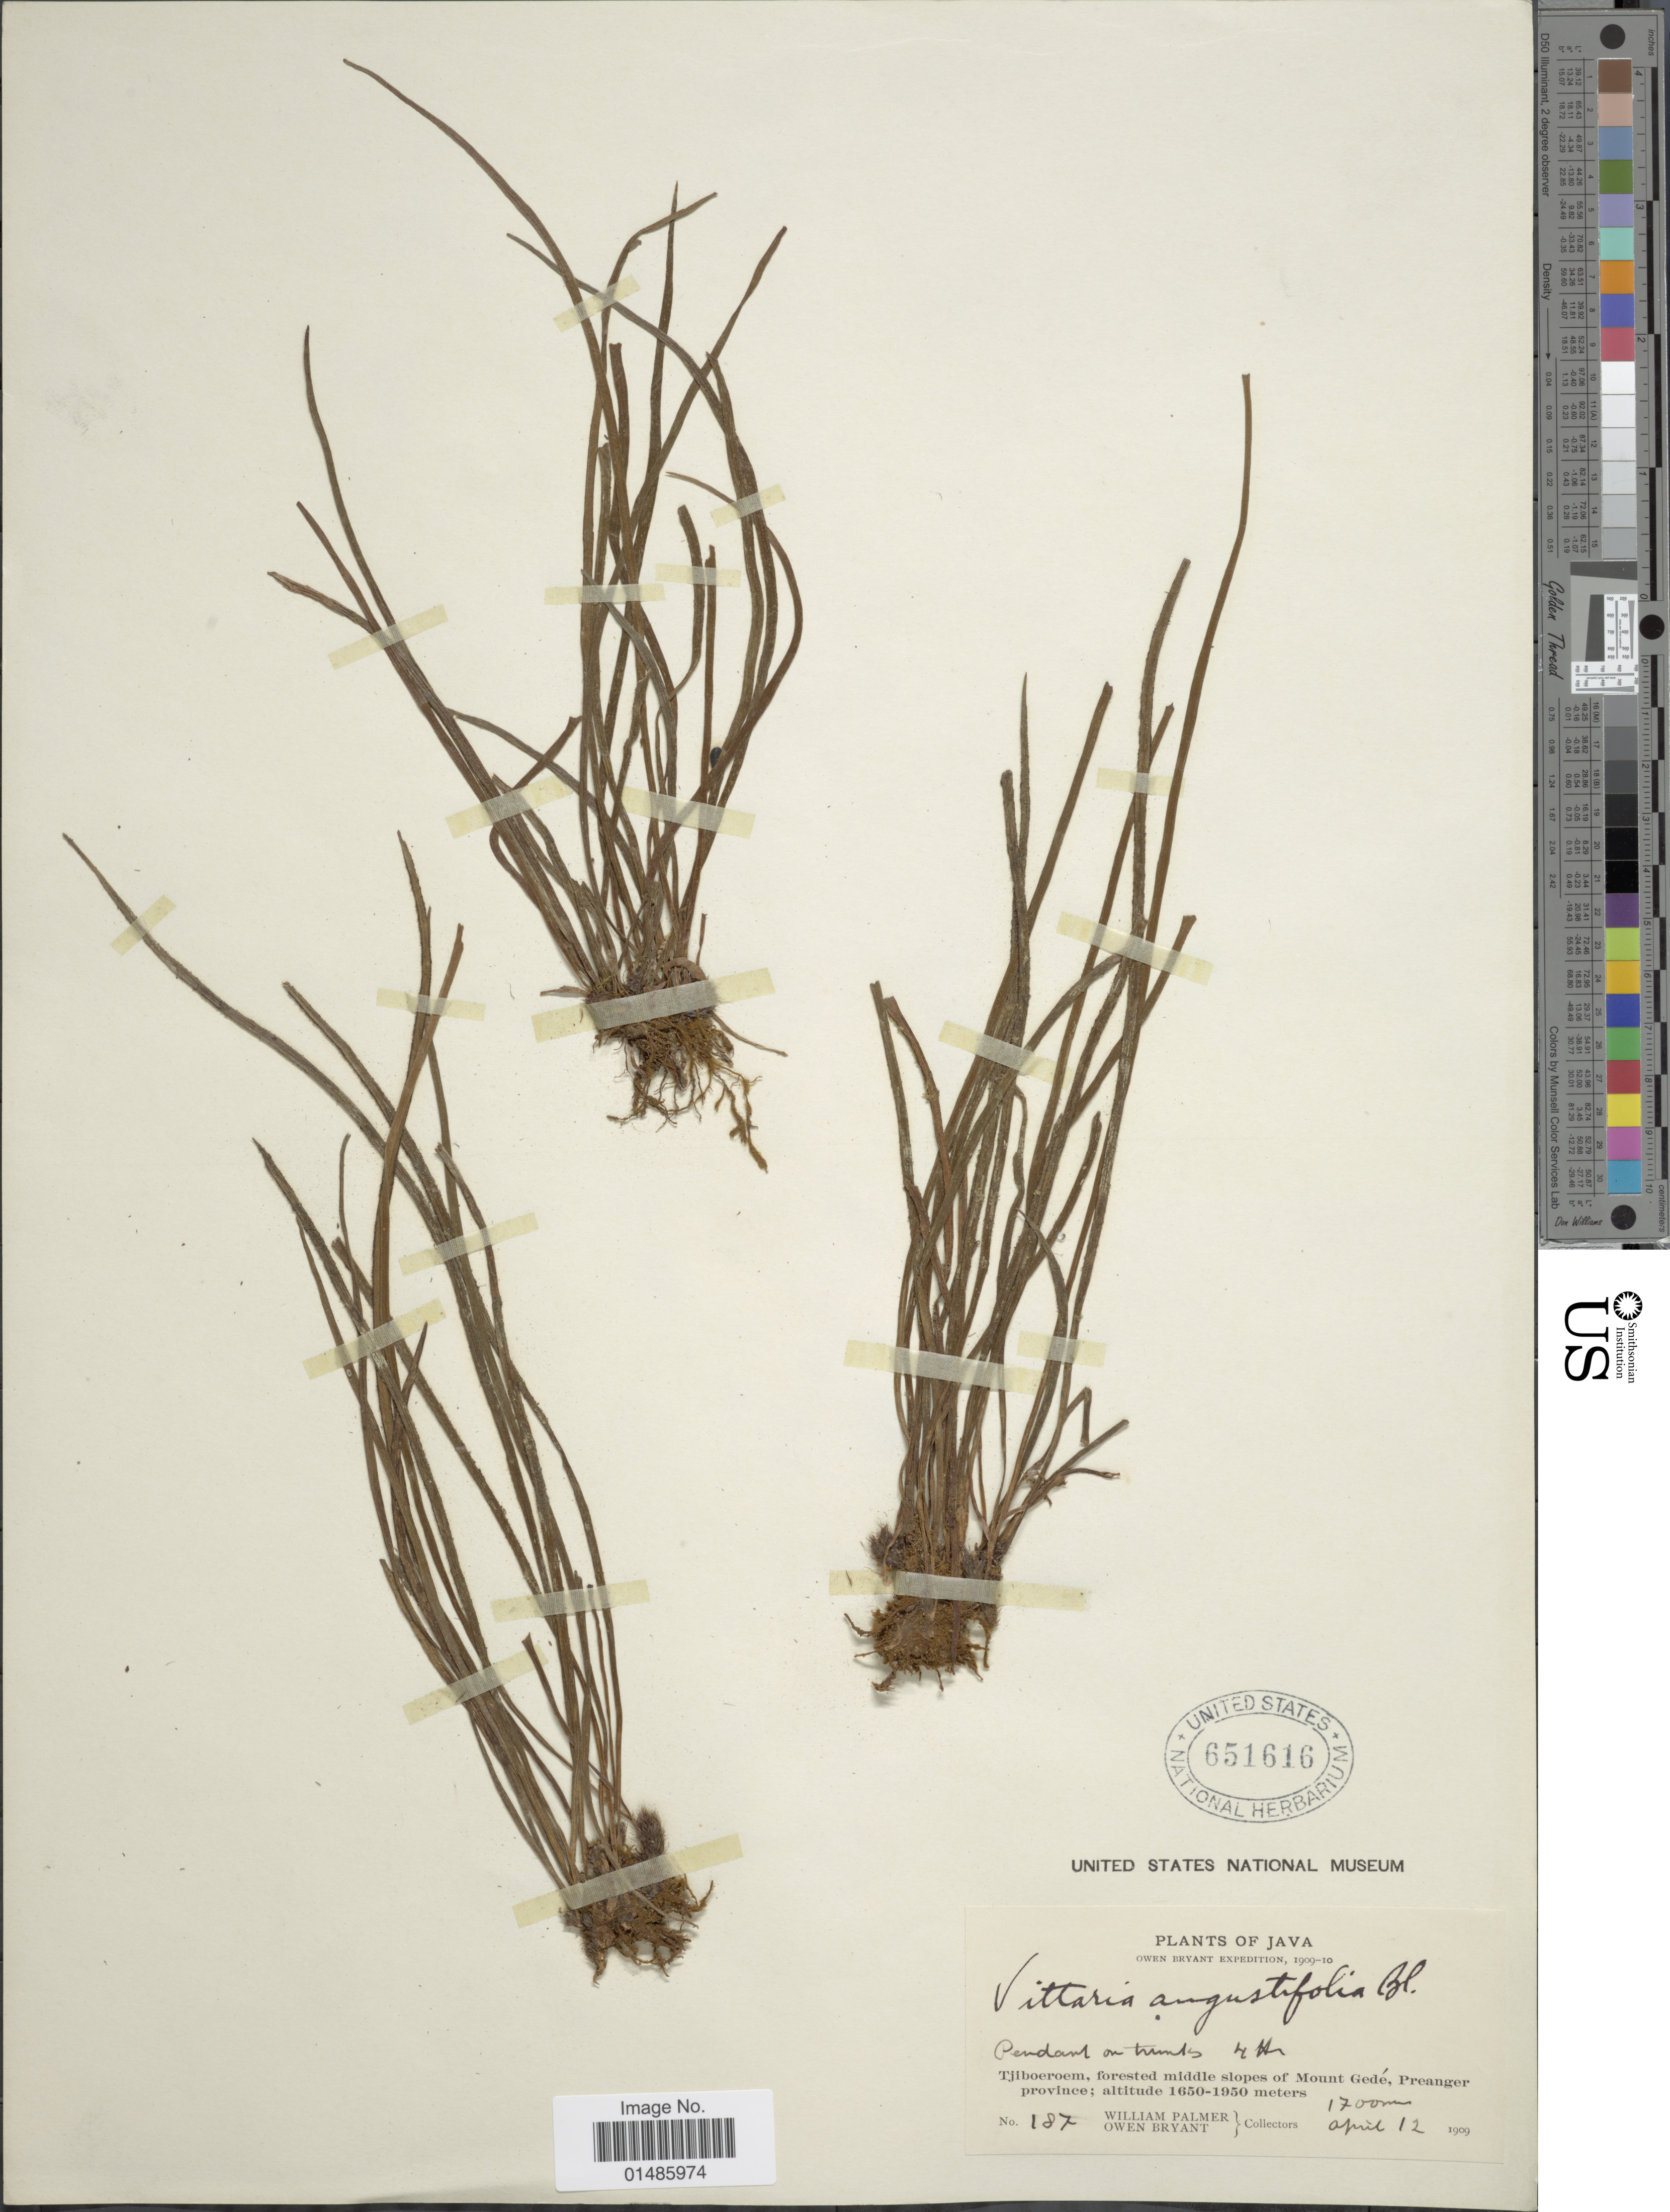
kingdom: Plantae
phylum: Tracheophyta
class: Polypodiopsida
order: Polypodiales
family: Pteridaceae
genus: Haplopteris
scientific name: Haplopteris angustifolia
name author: (Blume) E.H. Crane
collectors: W. Palmer & O. Bryant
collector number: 187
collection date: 1909-04-12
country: Indonesia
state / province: Java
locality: Tjiboeroem, forested middle slopes of Mount Gedé, Preanger province.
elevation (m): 1700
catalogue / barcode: US 651616